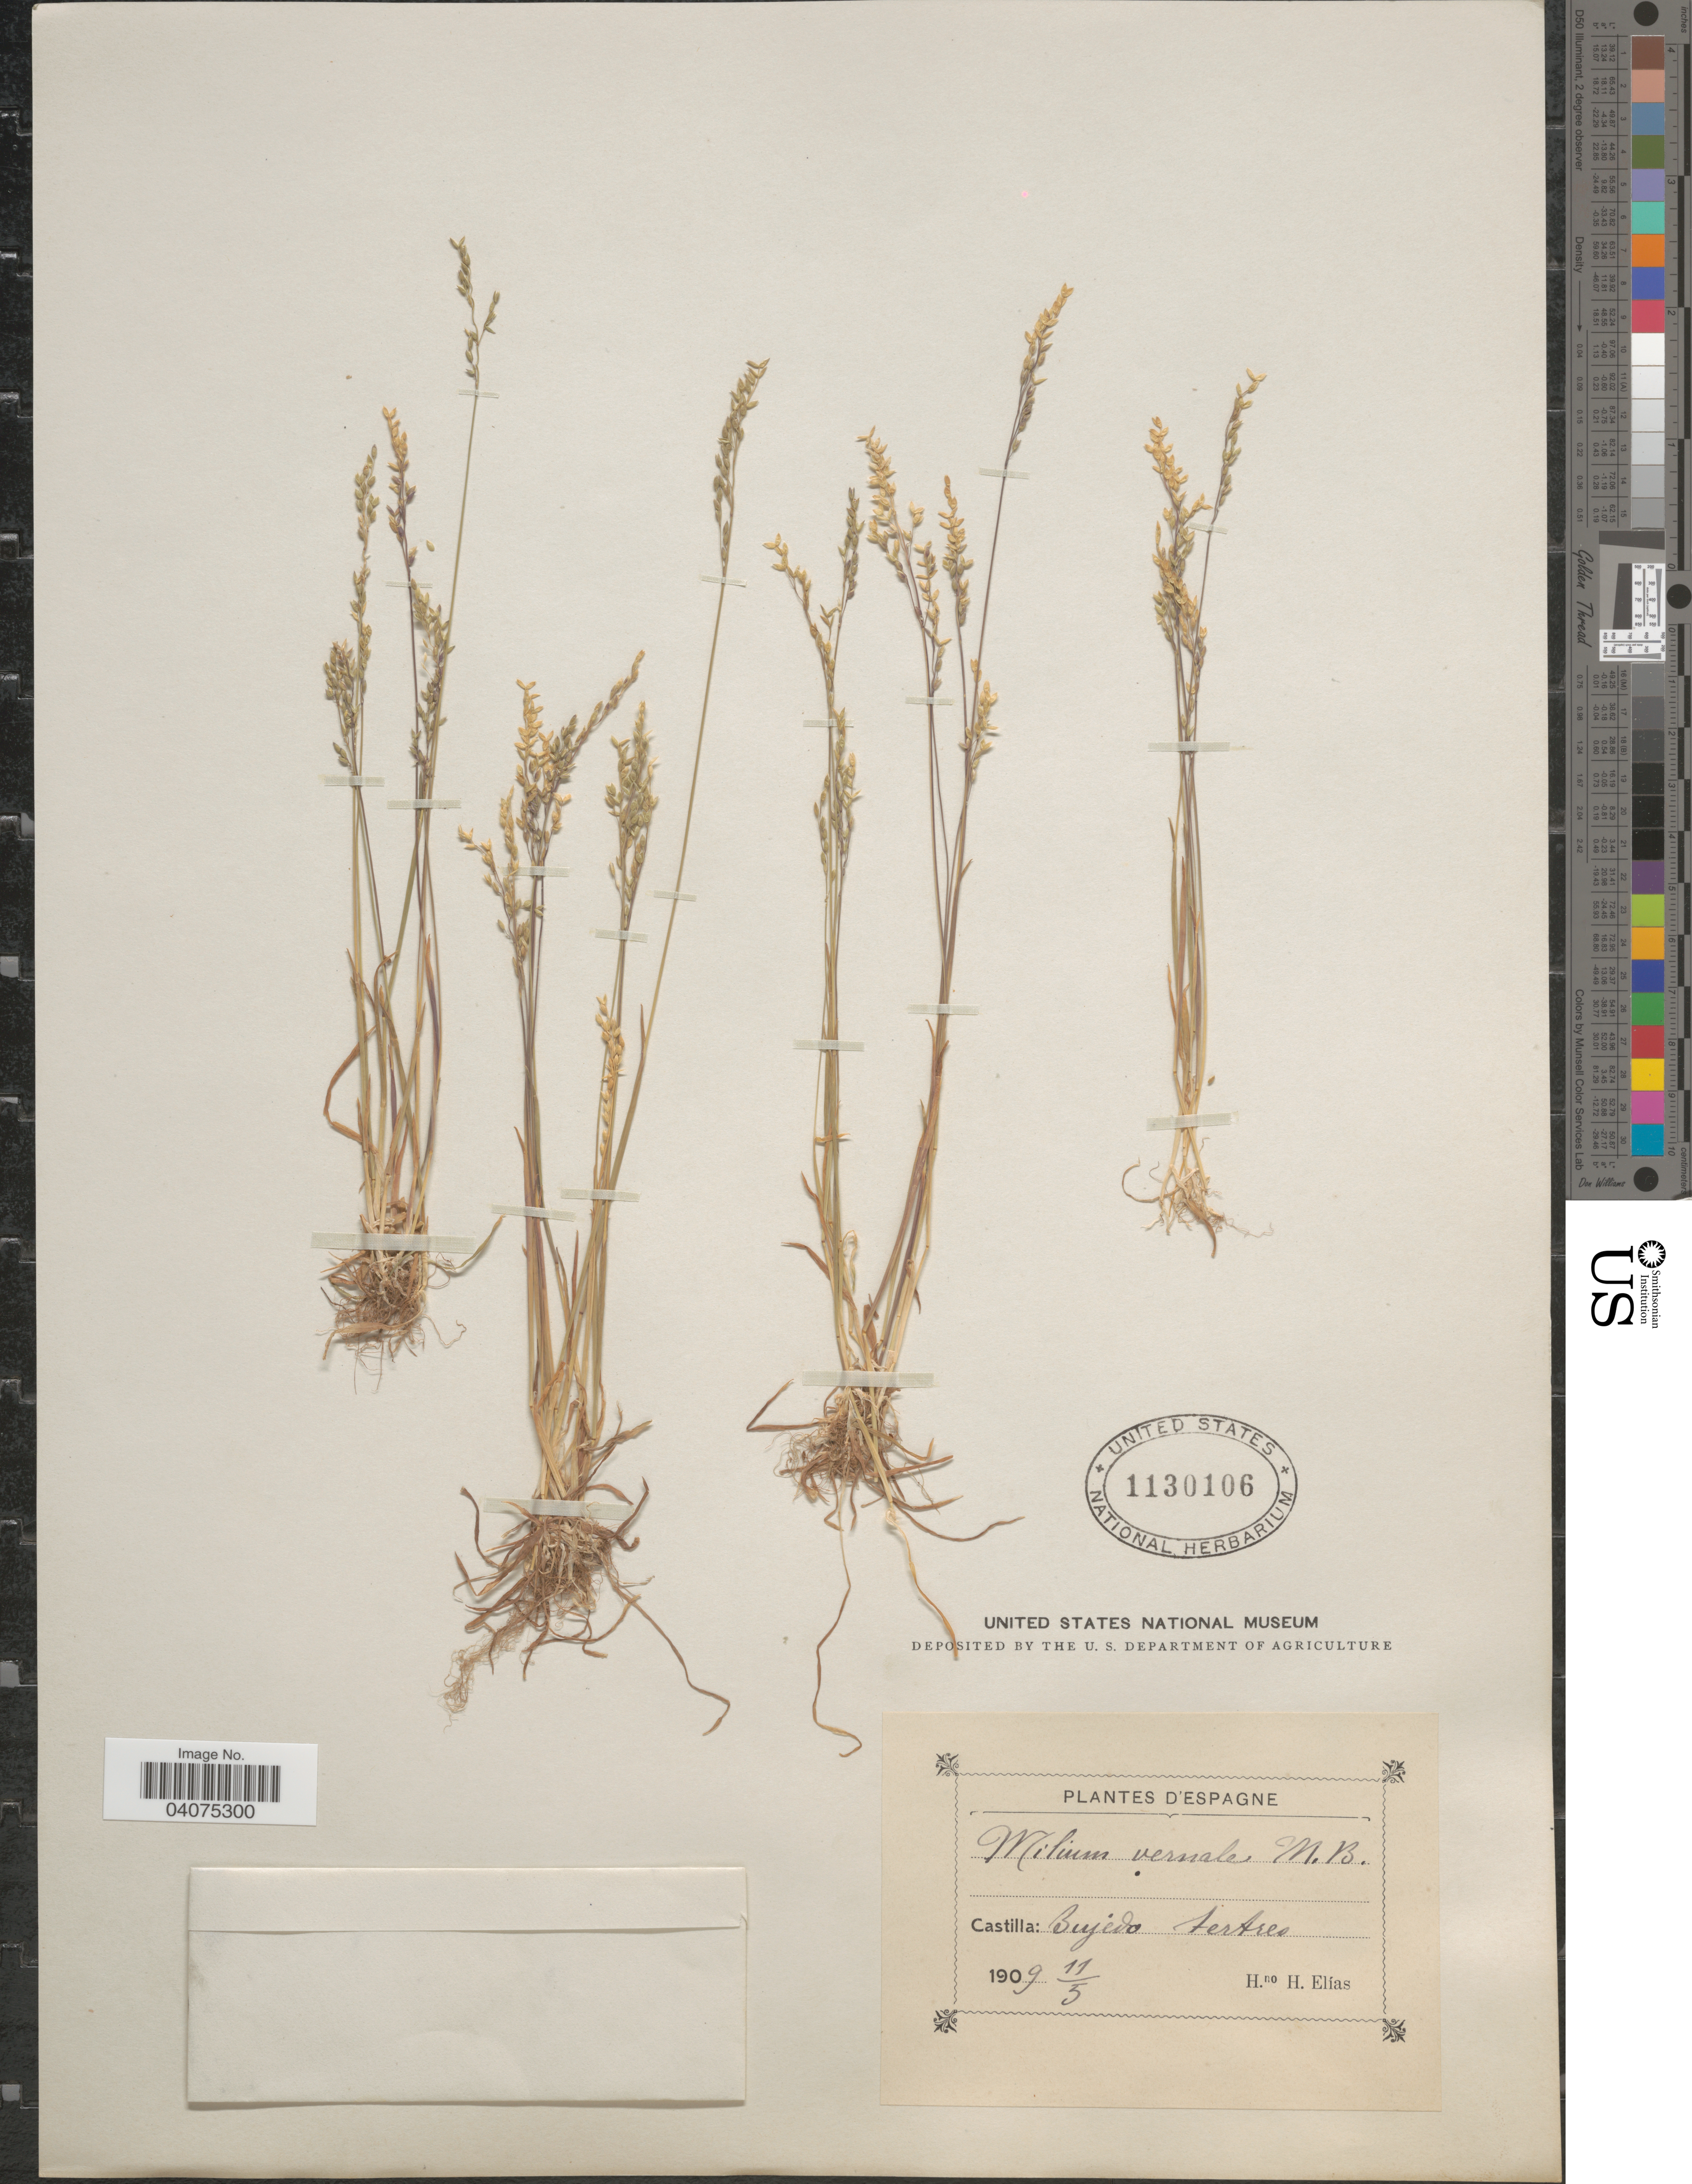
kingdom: Plantae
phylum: Tracheophyta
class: Liliopsida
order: Poales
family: Poaceae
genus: Milium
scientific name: Milium vernale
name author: M. Bieb.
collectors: H. Elías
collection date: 1909-05-11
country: Spain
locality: Castilla: Bujedo Tertreo.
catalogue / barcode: US 1130106